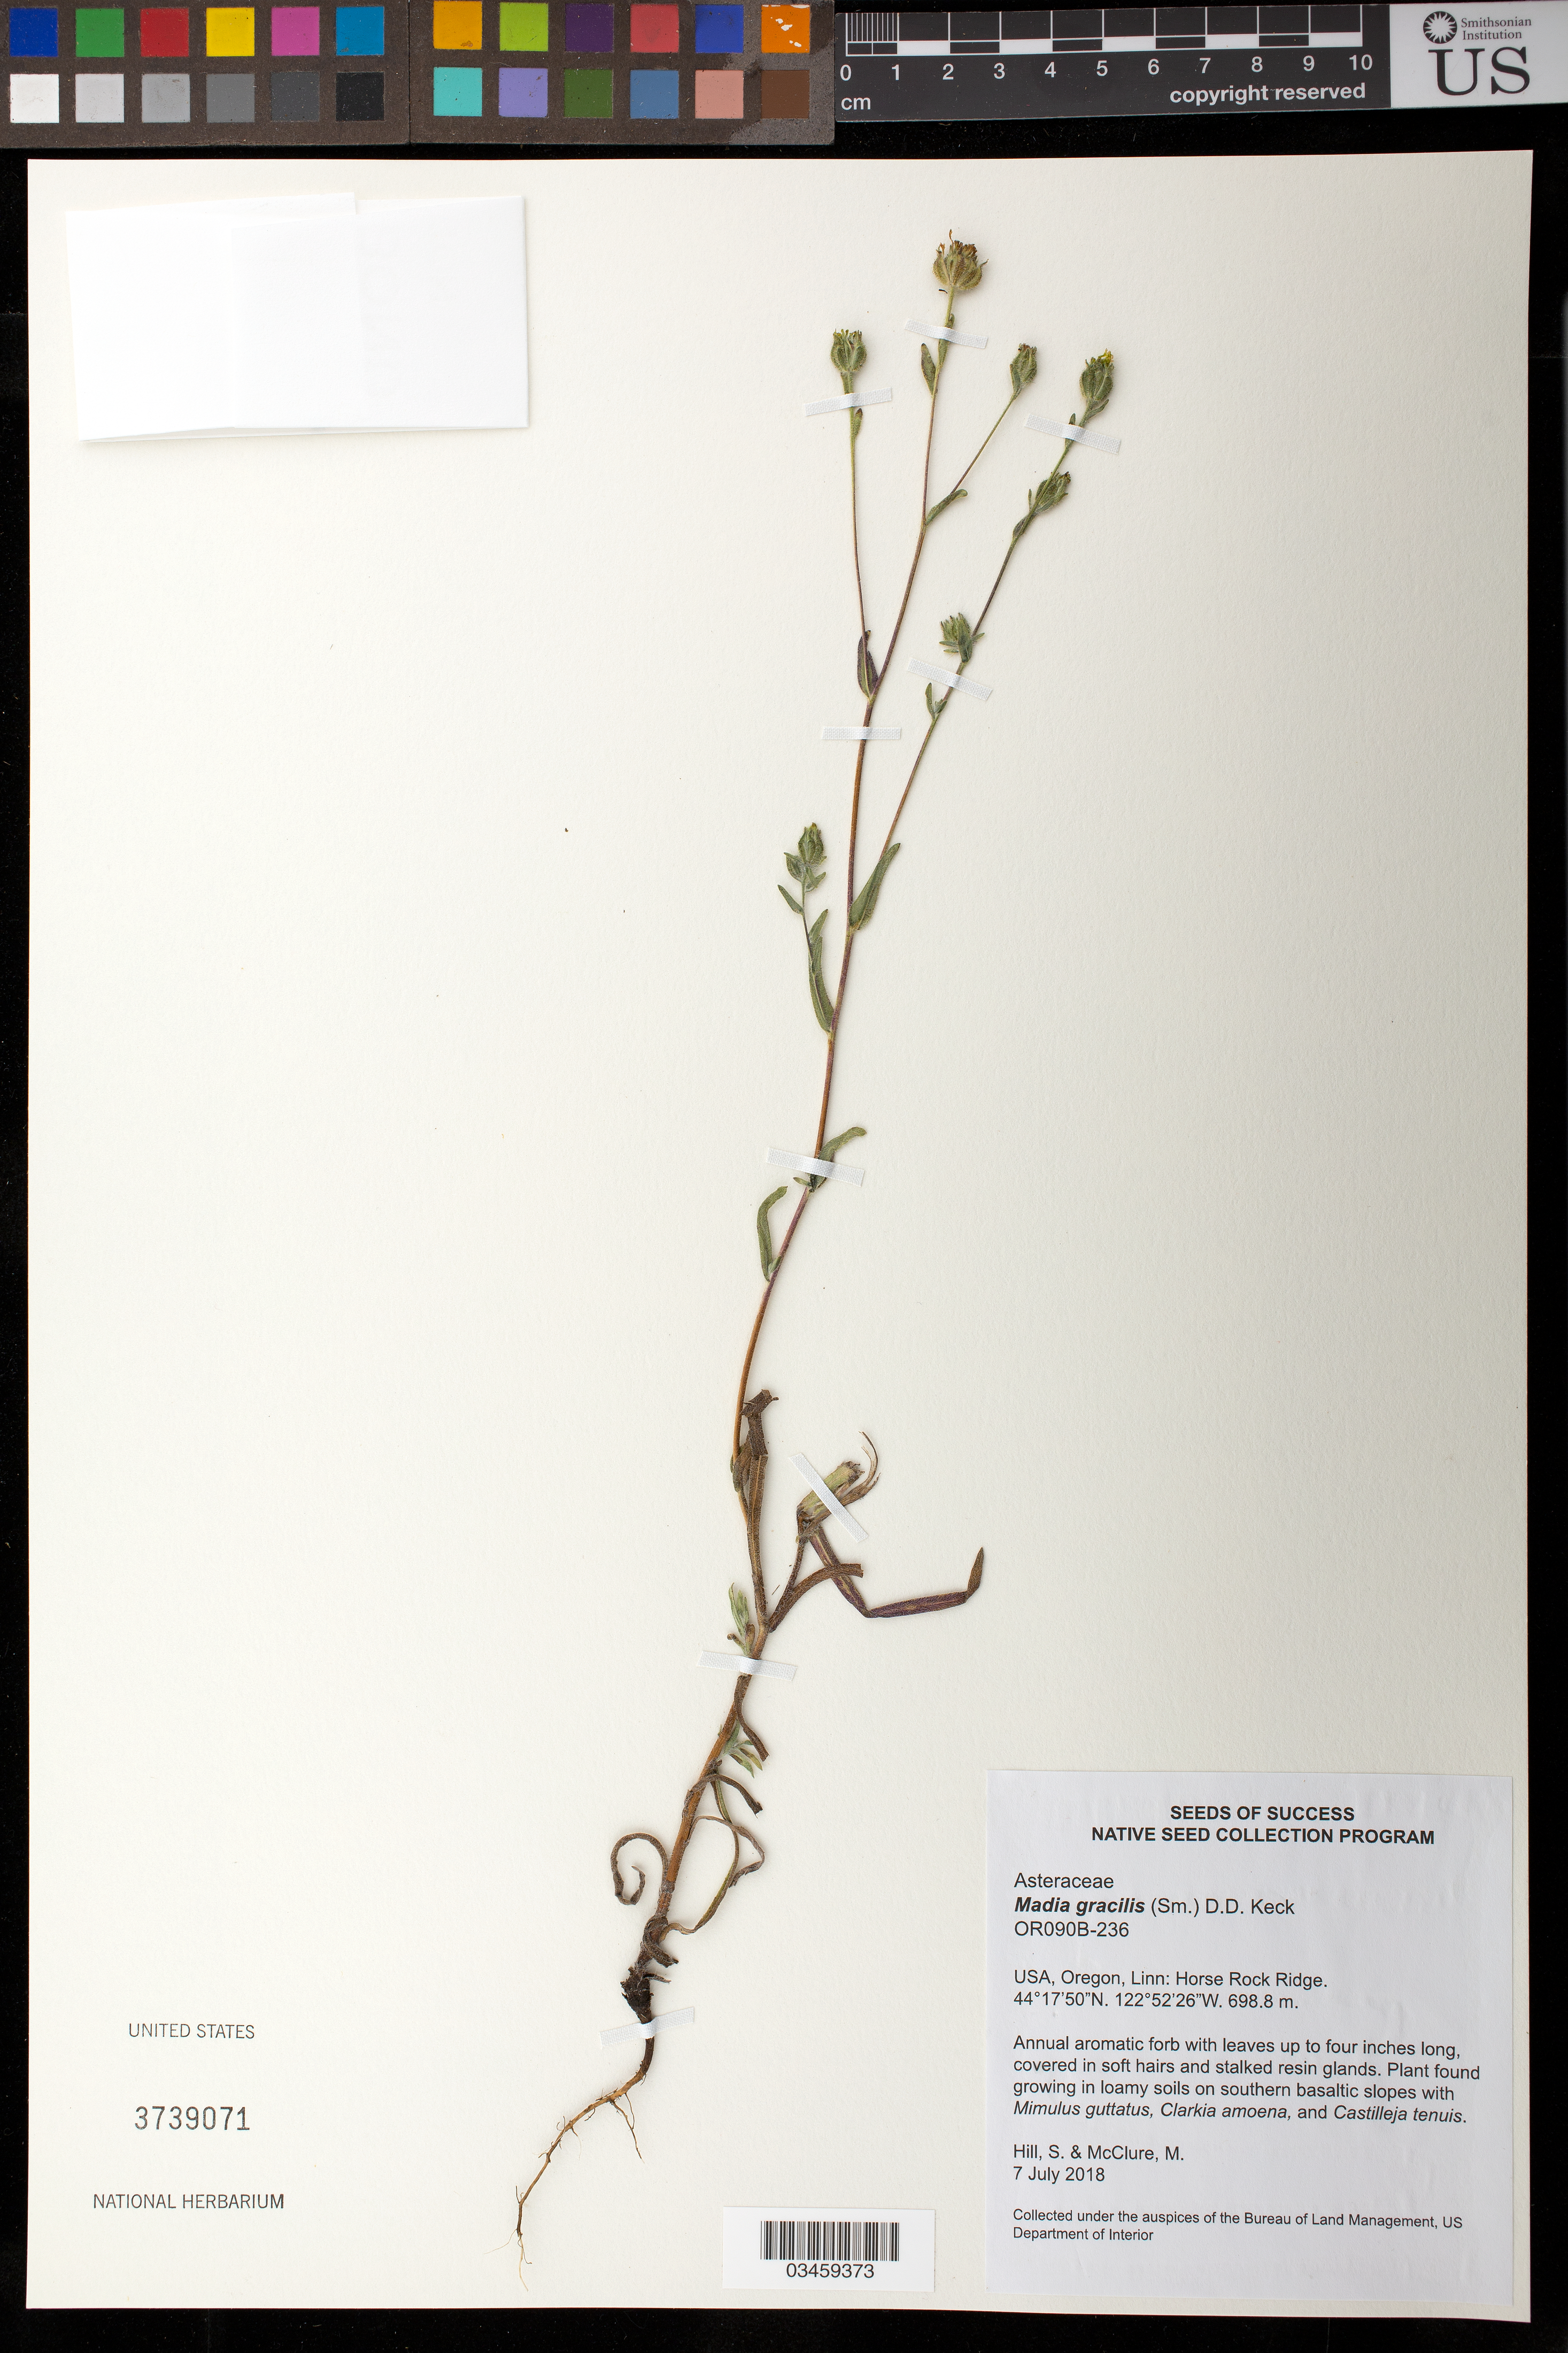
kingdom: Plantae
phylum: Tracheophyta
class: Magnoliopsida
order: Asterales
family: Asteraceae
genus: Madia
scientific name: Madia gracilis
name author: (Small ex Small) D.D. Keck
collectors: S. Hill & M. McClure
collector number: OR090B-236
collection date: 2018-07-07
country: United States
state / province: Oregon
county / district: Linn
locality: Horse Rock Ridge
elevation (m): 698.8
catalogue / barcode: US 3739071